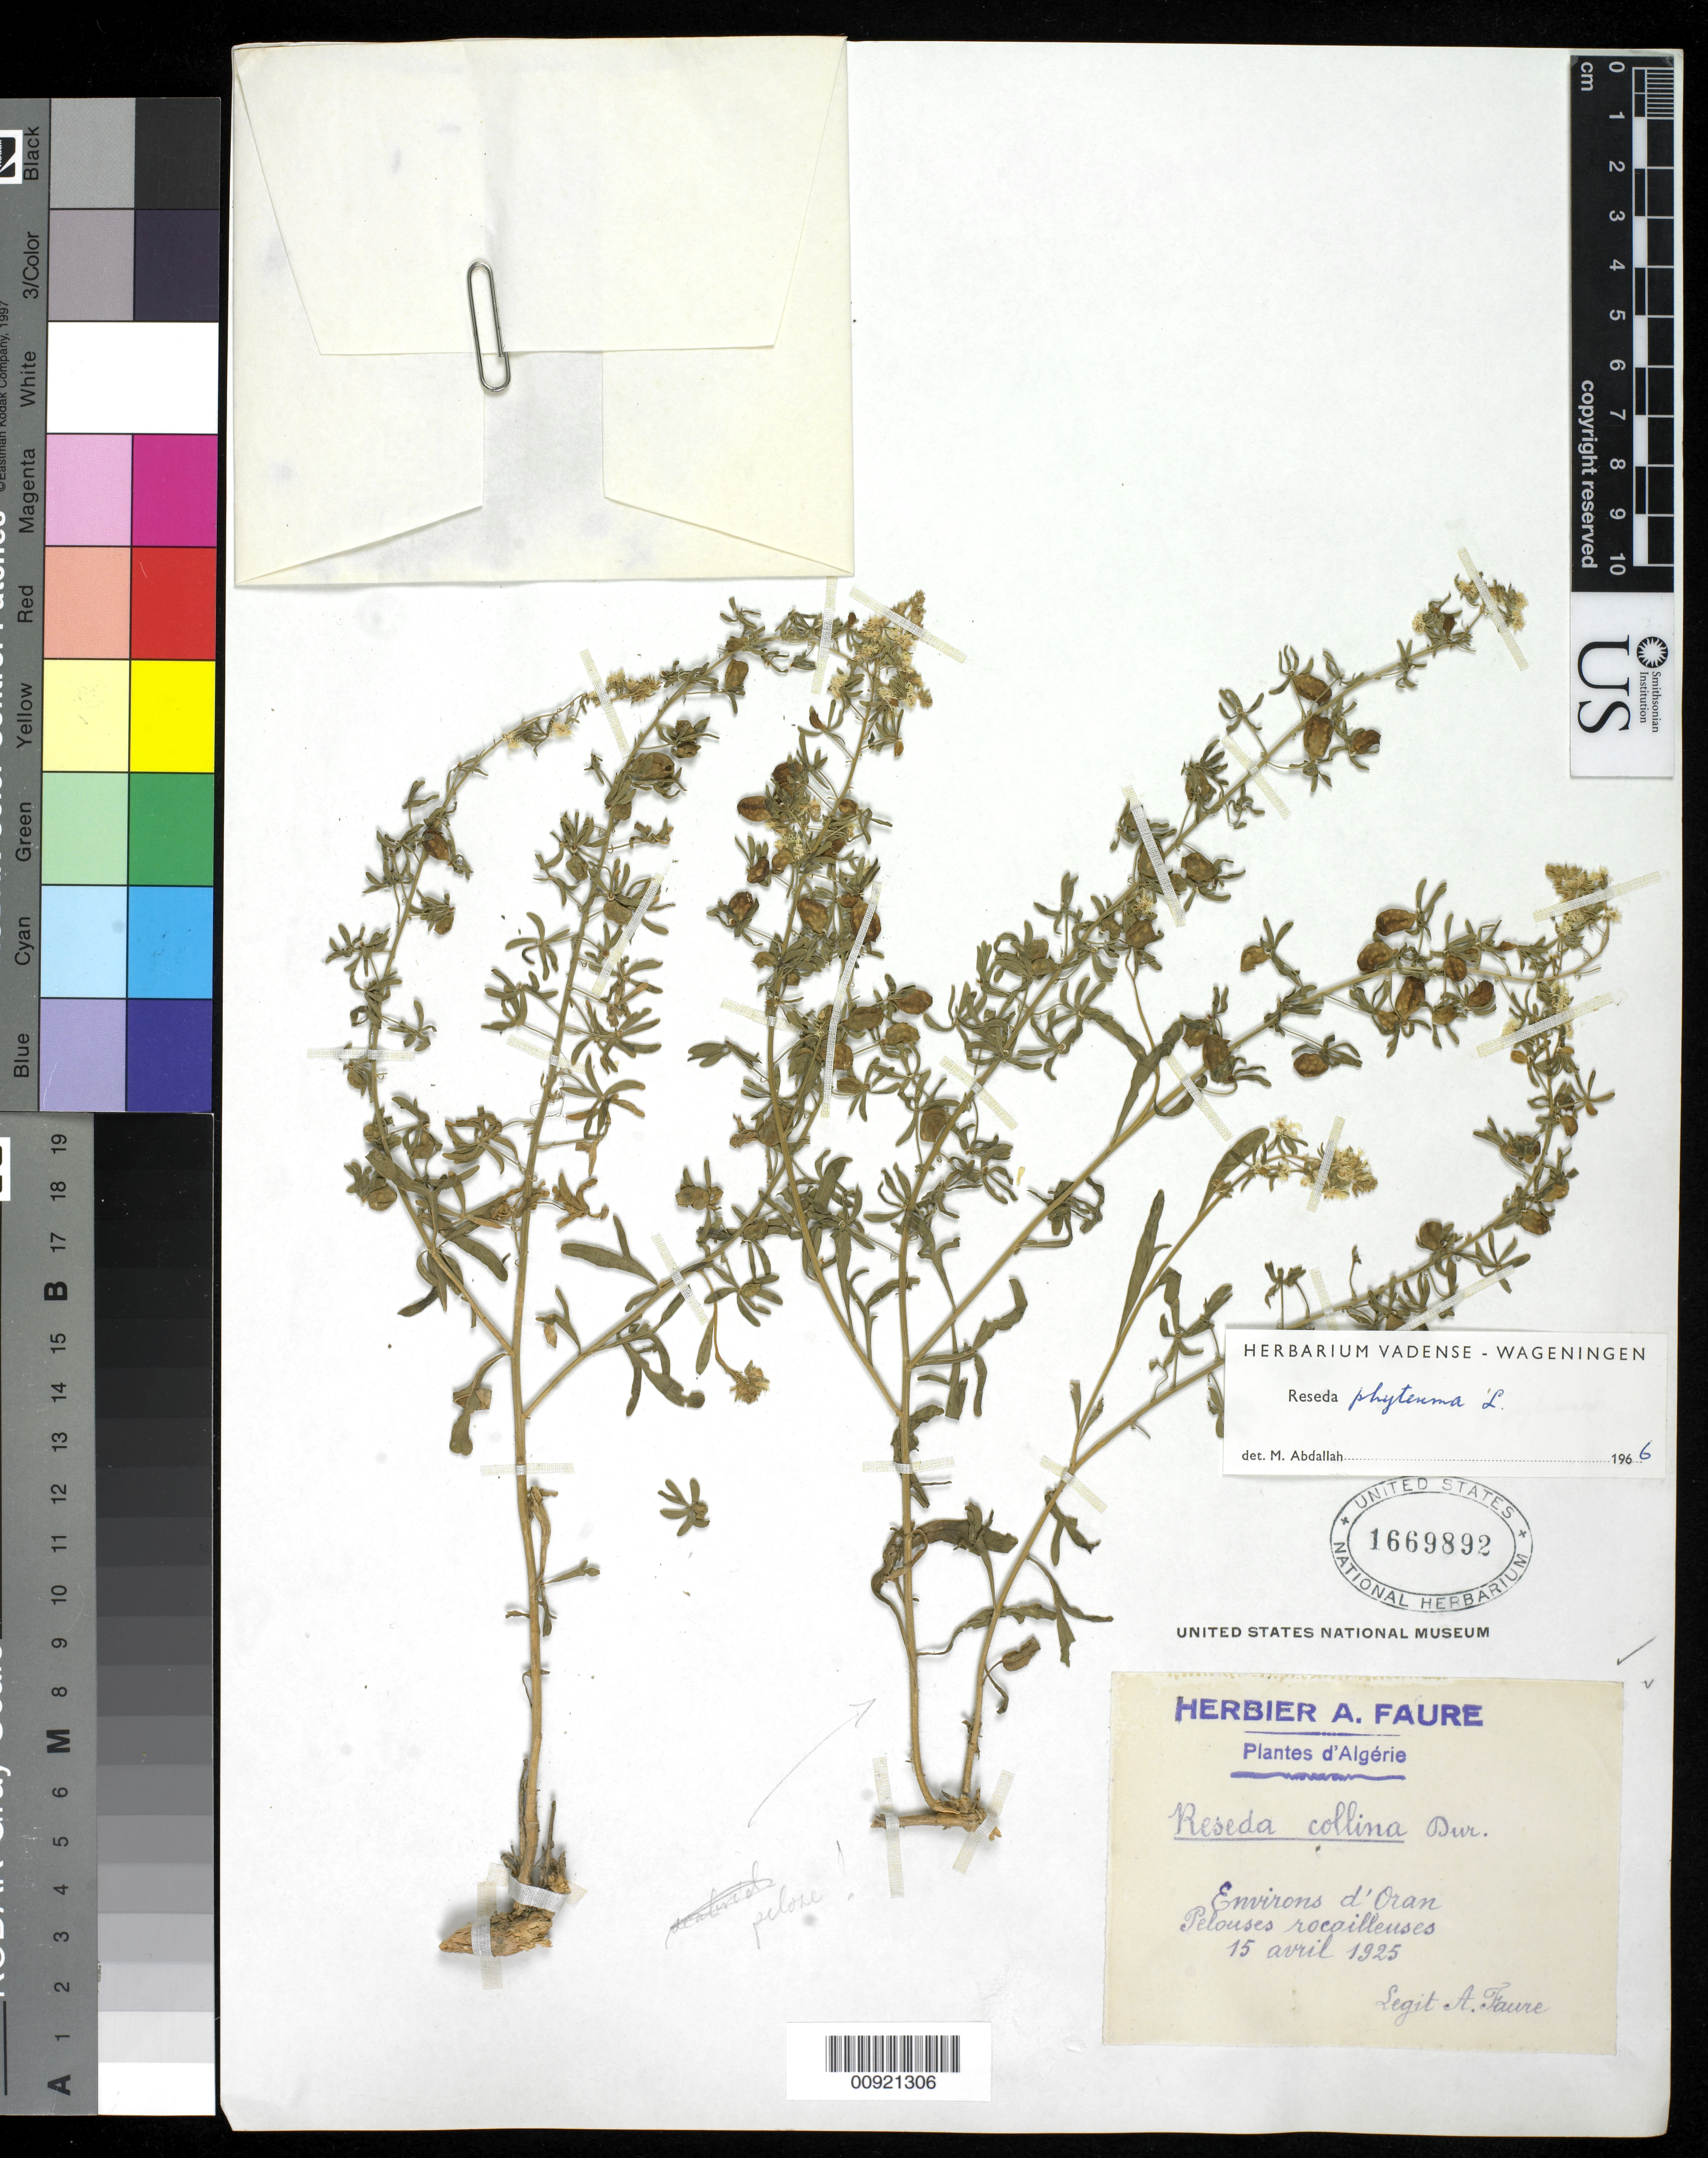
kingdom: Plantae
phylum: Tracheophyta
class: Magnoliopsida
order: Brassicales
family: Resedaceae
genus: Reseda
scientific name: Reseda phyteuma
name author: L.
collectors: A. Faure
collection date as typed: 15 Apr 1925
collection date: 1925-04-15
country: Algeria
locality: Environs d'Oran Pelouses rocailleuses.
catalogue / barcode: US 1669892